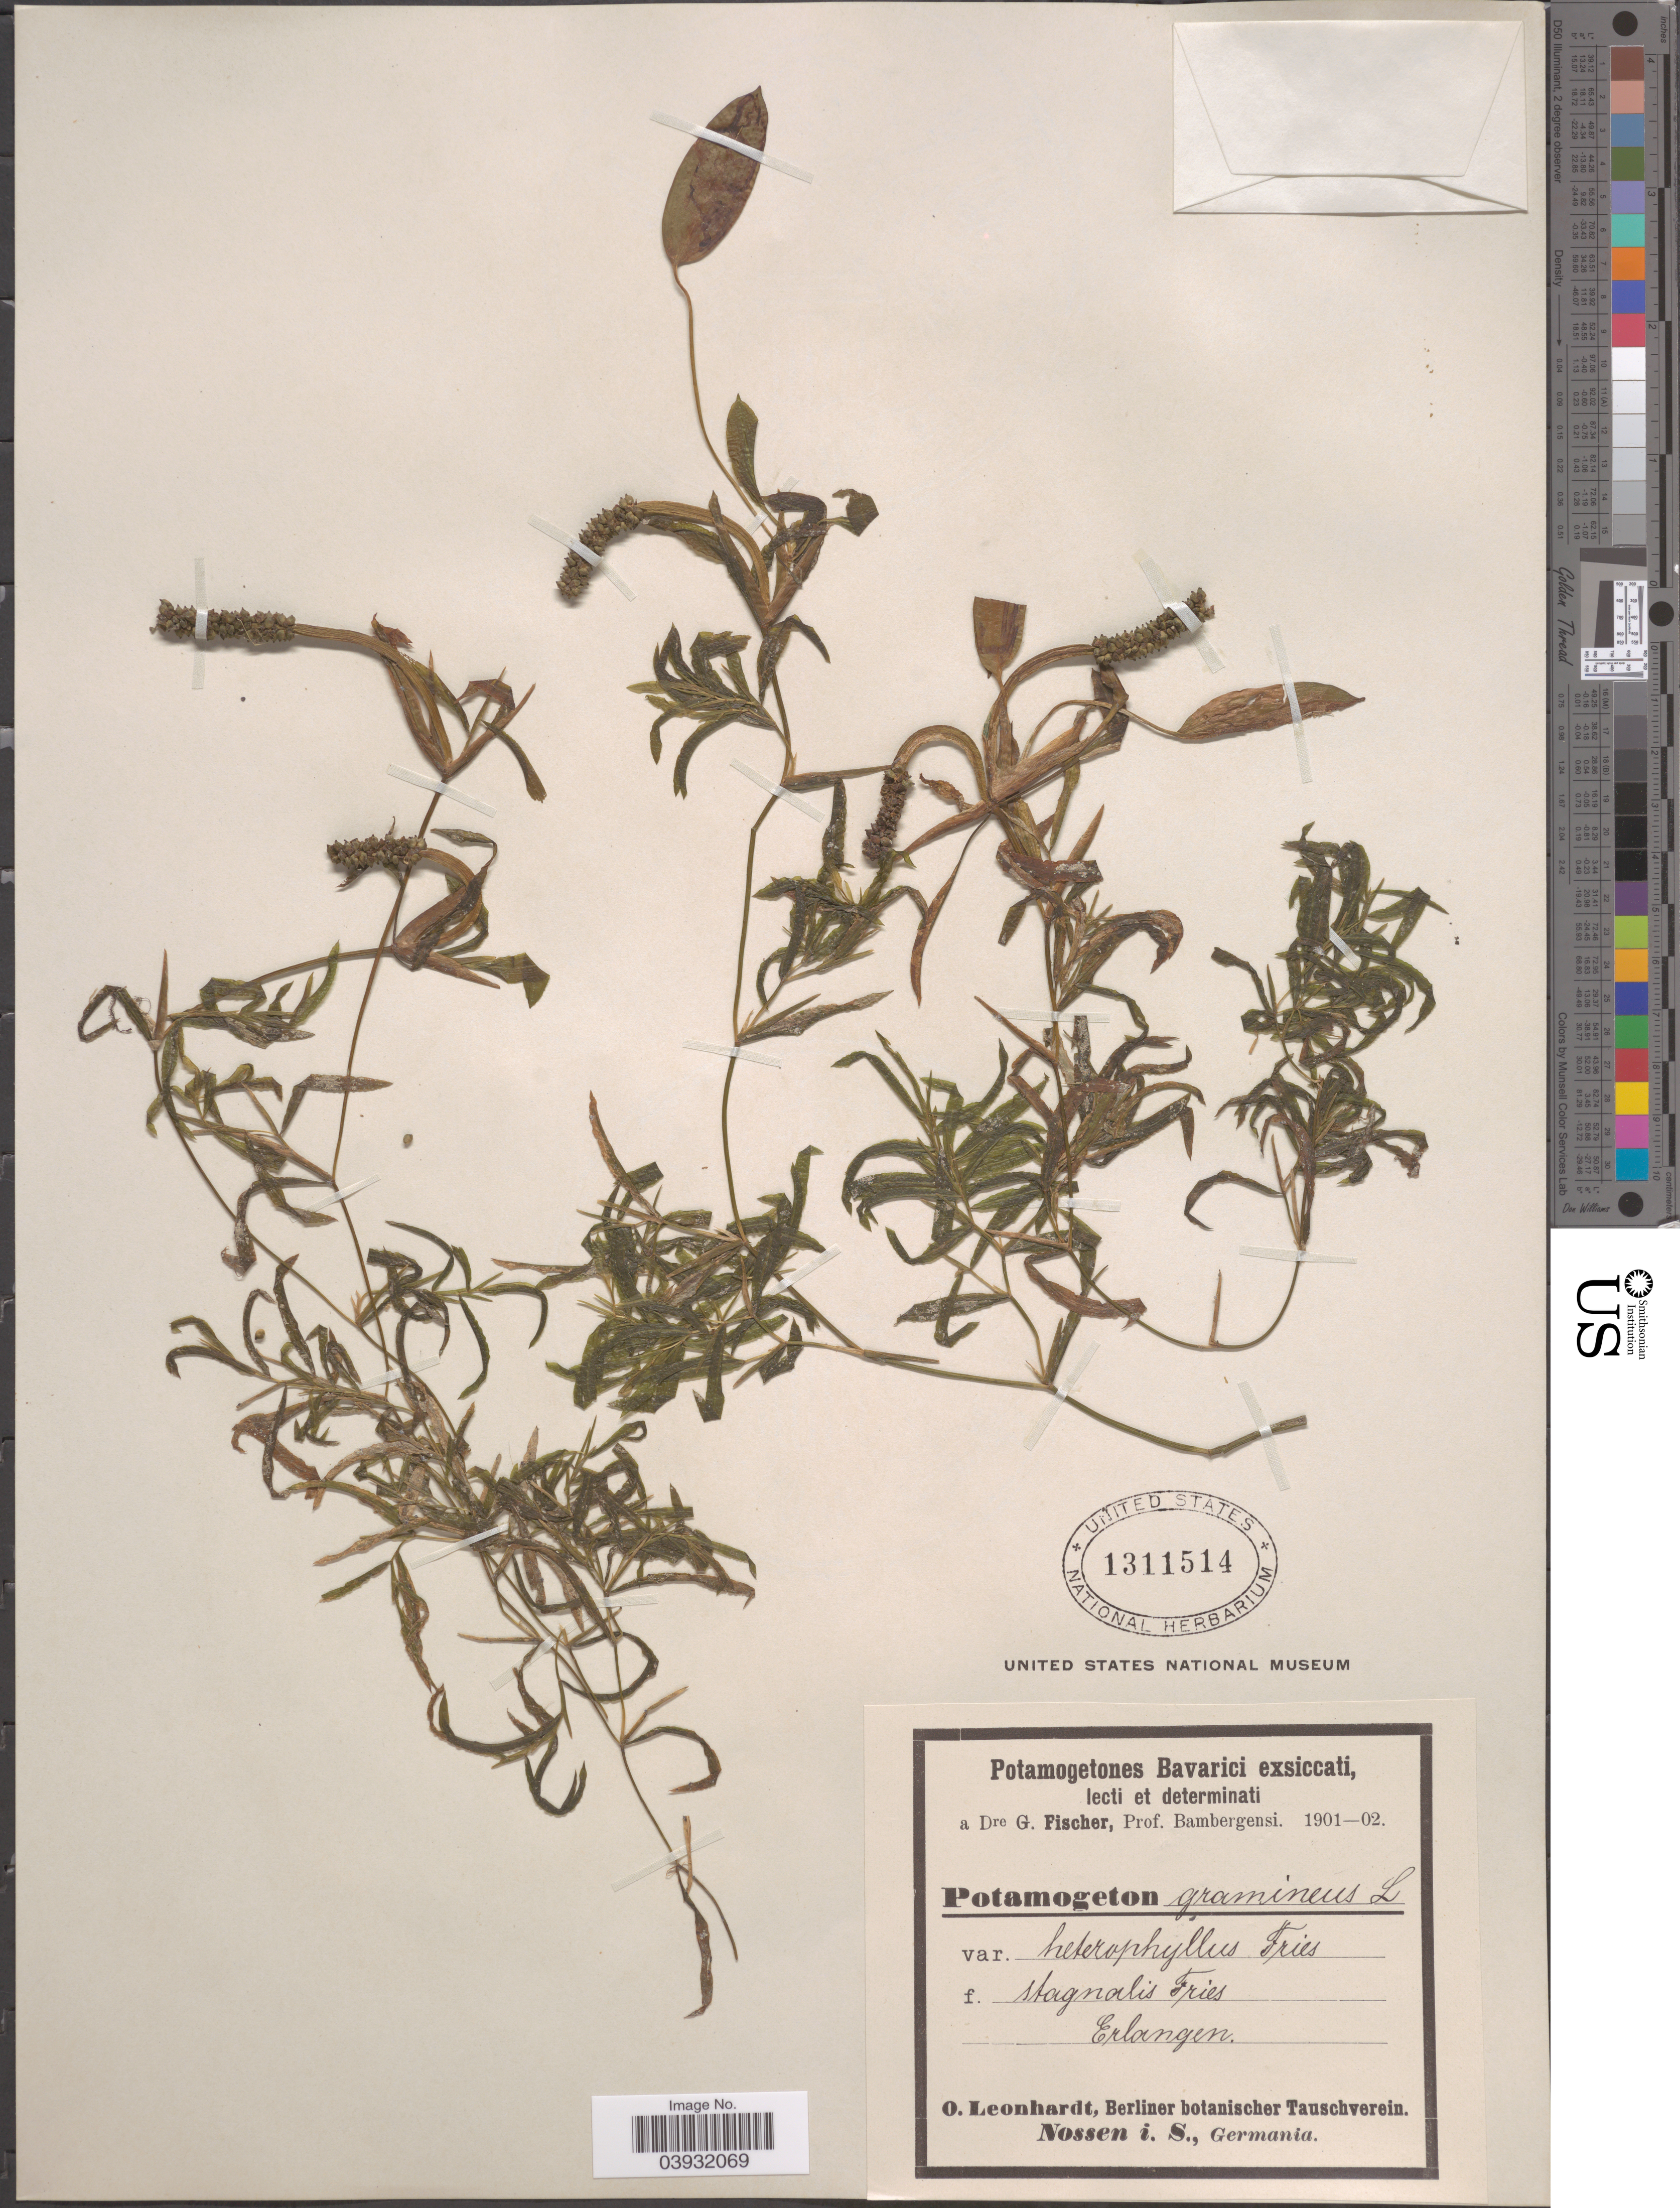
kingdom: Plantae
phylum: Tracheophyta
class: Liliopsida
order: Alismatales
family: Potamogetonaceae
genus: Potamogeton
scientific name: Potamogeton gramineus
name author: L.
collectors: G. Fischer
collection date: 1901/1902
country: Germany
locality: Bavarici. Erlangen.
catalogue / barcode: US 1311514